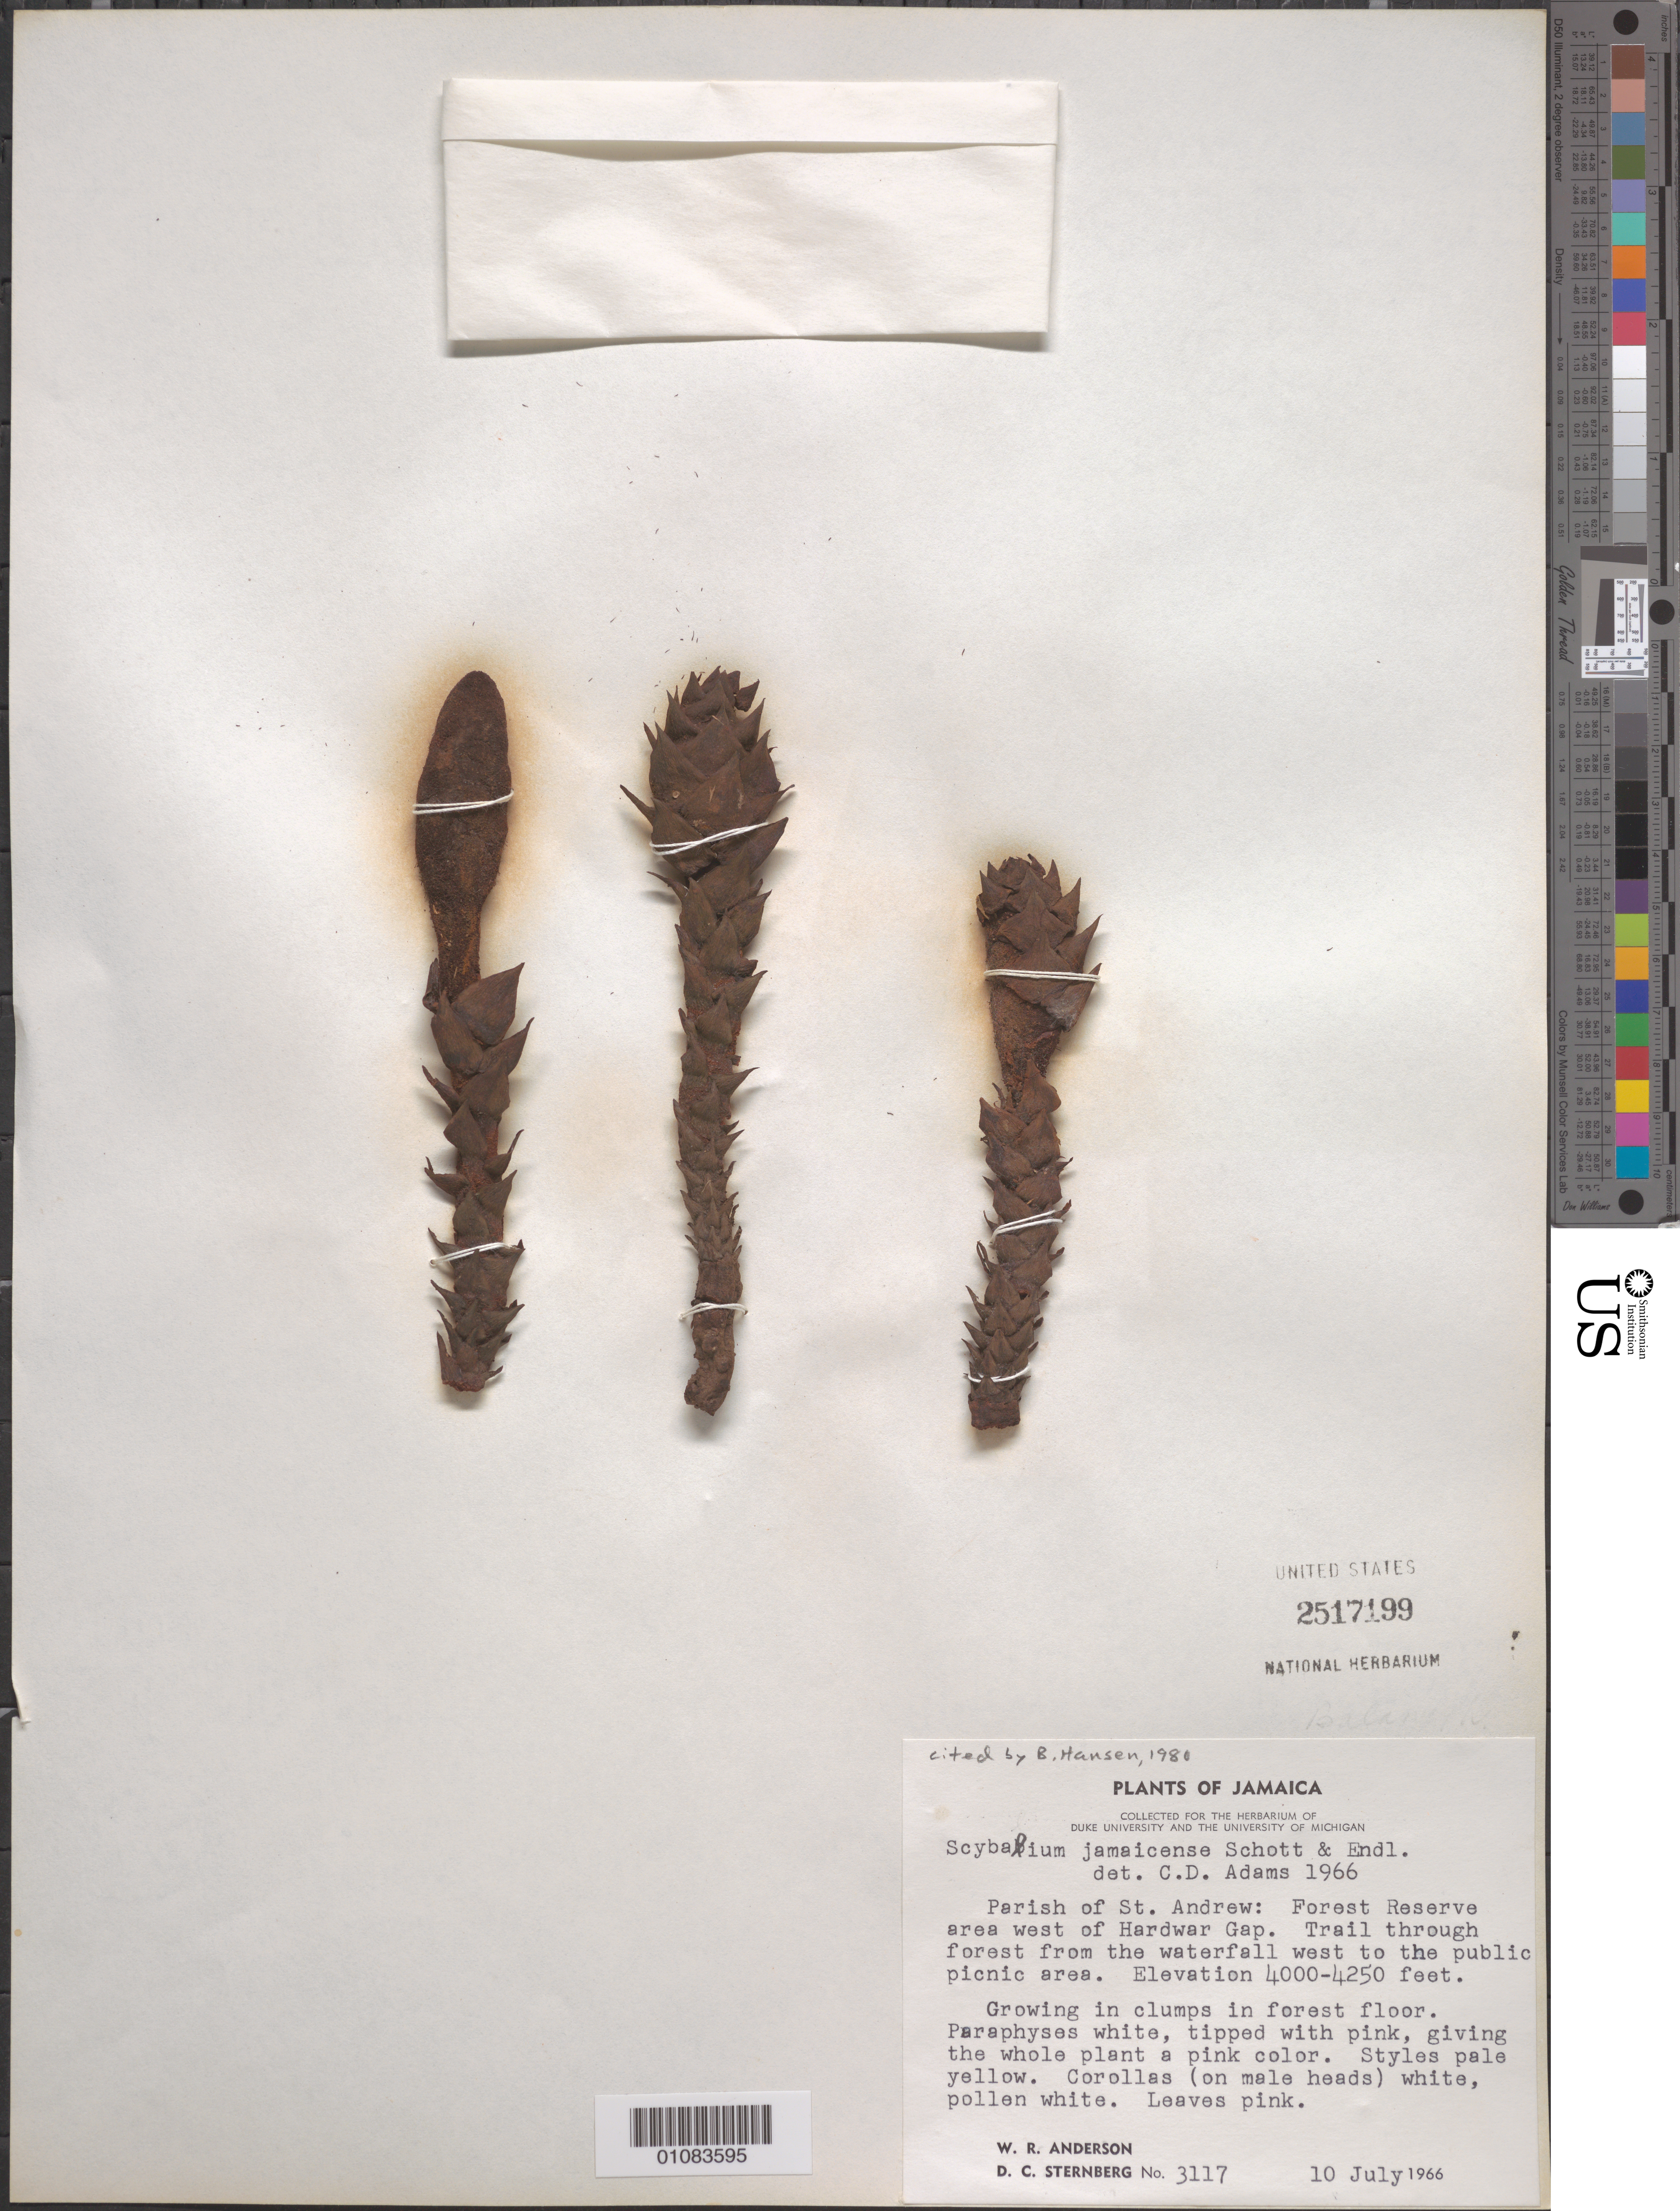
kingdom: Plantae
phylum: Tracheophyta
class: Magnoliopsida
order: Santalales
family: Balanophoraceae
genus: Scybalium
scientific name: Scybalium jamaicense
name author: (Sw.) Schott & Endl.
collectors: W. R. Anderson & D. Sternberg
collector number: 3117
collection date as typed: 10 Jul 1966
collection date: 1966-07-10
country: Jamaica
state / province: Saint Andrew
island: Jamaica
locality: Forest Reserve area west of Hardwar Gap. Trail through forest from the waterfall west to the public picnic area.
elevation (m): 1219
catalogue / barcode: US 2517199